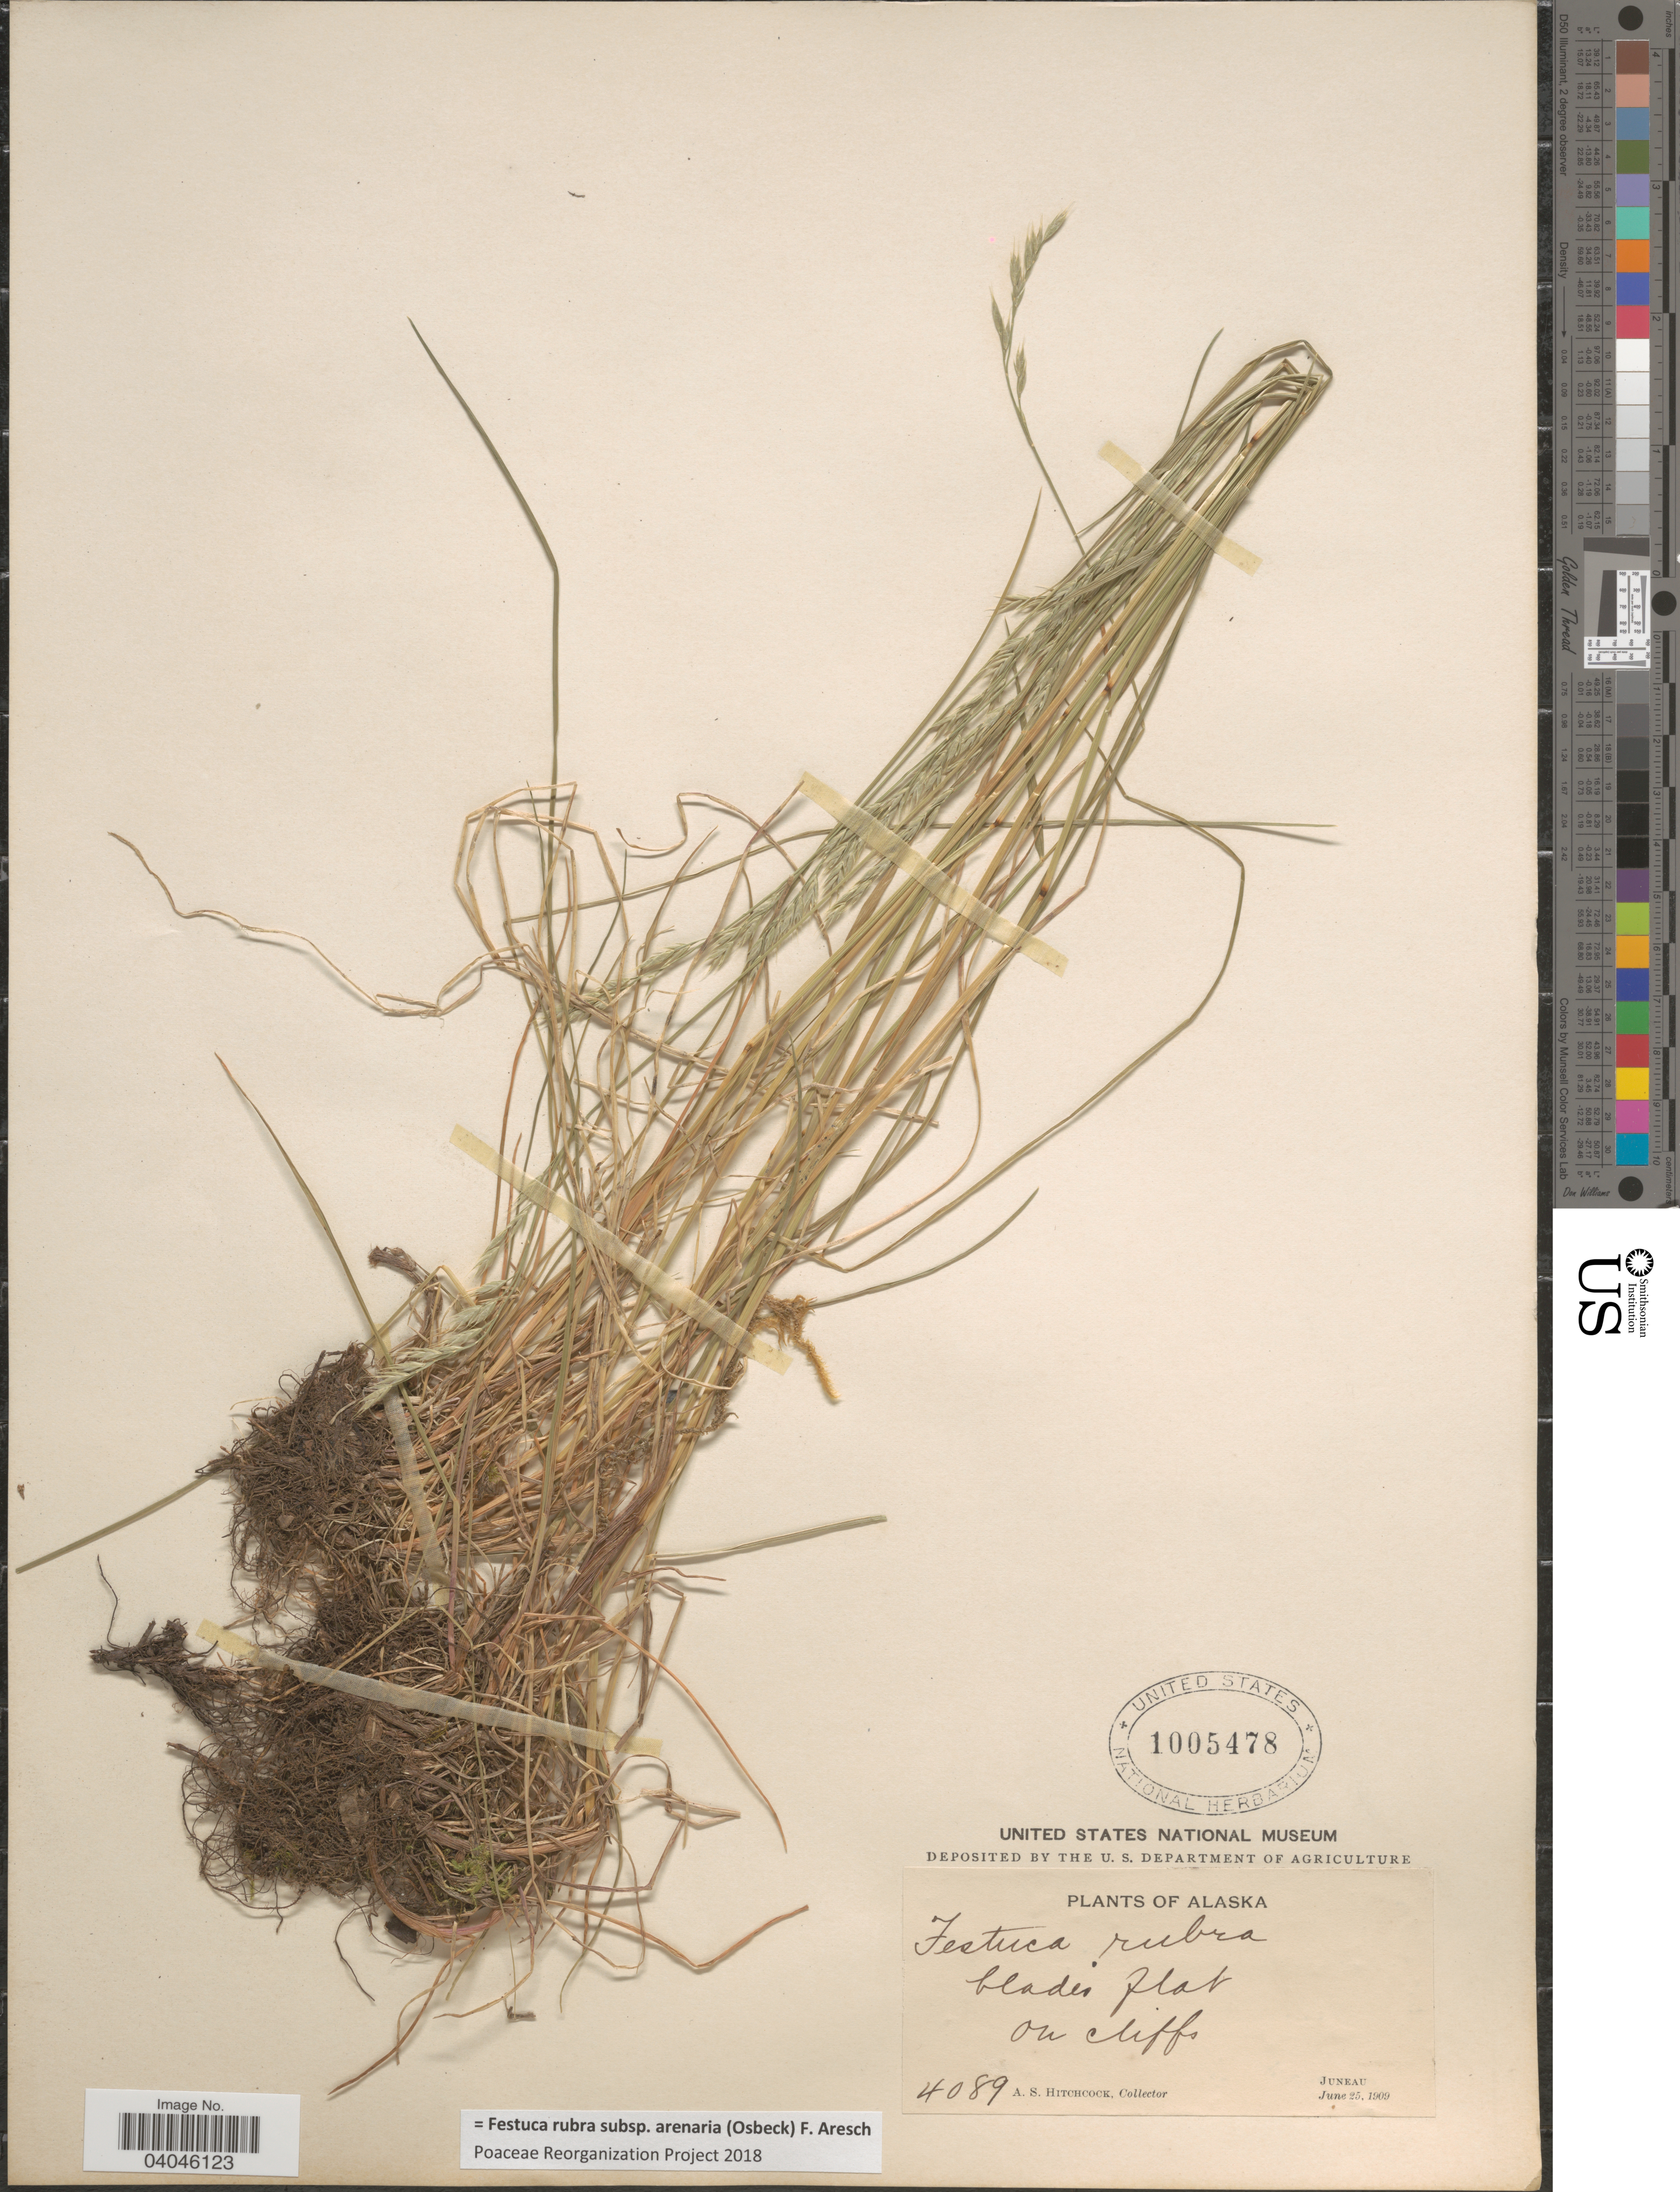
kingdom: Plantae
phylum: Tracheophyta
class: Liliopsida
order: Poales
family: Poaceae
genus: Festuca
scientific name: Festuca rubra subsp. arenaria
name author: (Osbeck) F. Aresch.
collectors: A. S. Hitchcock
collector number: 4089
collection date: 1909-06-25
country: United States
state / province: Alaska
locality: Blades flat on cliffs. Juneau.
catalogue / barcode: US 1005478